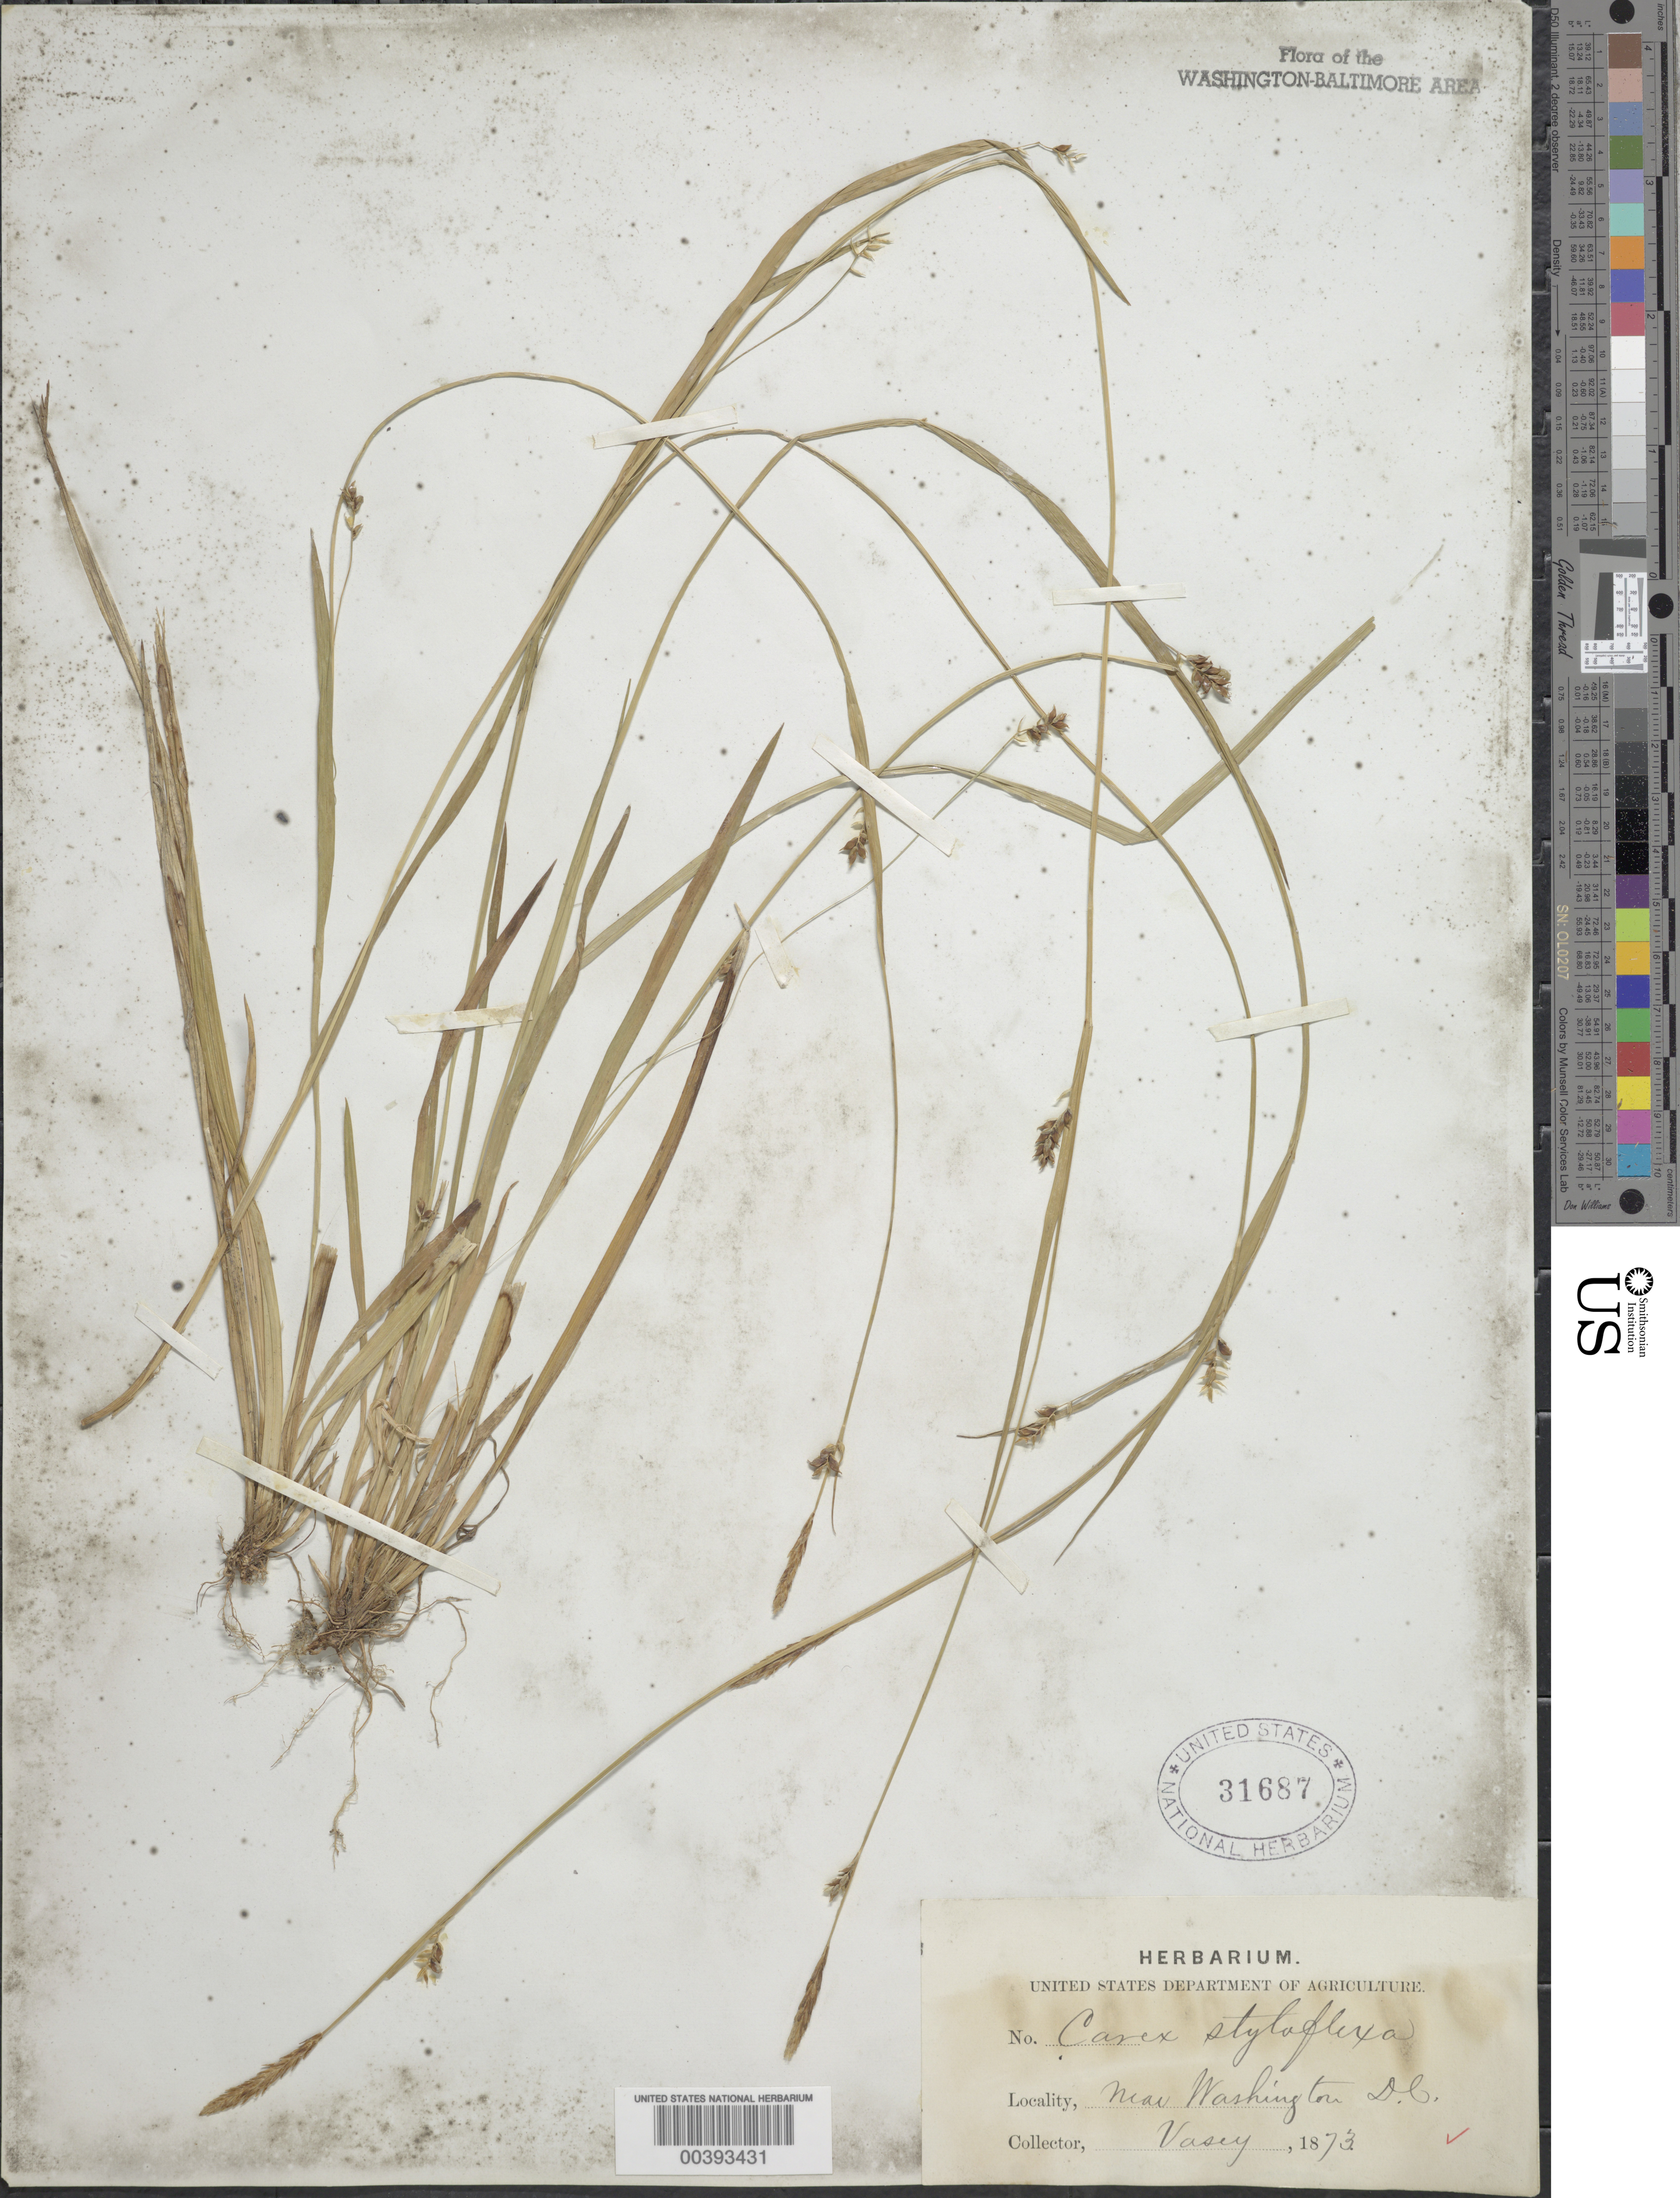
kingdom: Plantae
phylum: Tracheophyta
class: Liliopsida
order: Poales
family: Cyperaceae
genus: Carex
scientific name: Carex styloflexa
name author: Buckley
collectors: G. Vasey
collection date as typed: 1873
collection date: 1873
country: United States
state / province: District of Columbia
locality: DC vicinity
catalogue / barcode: US 31687